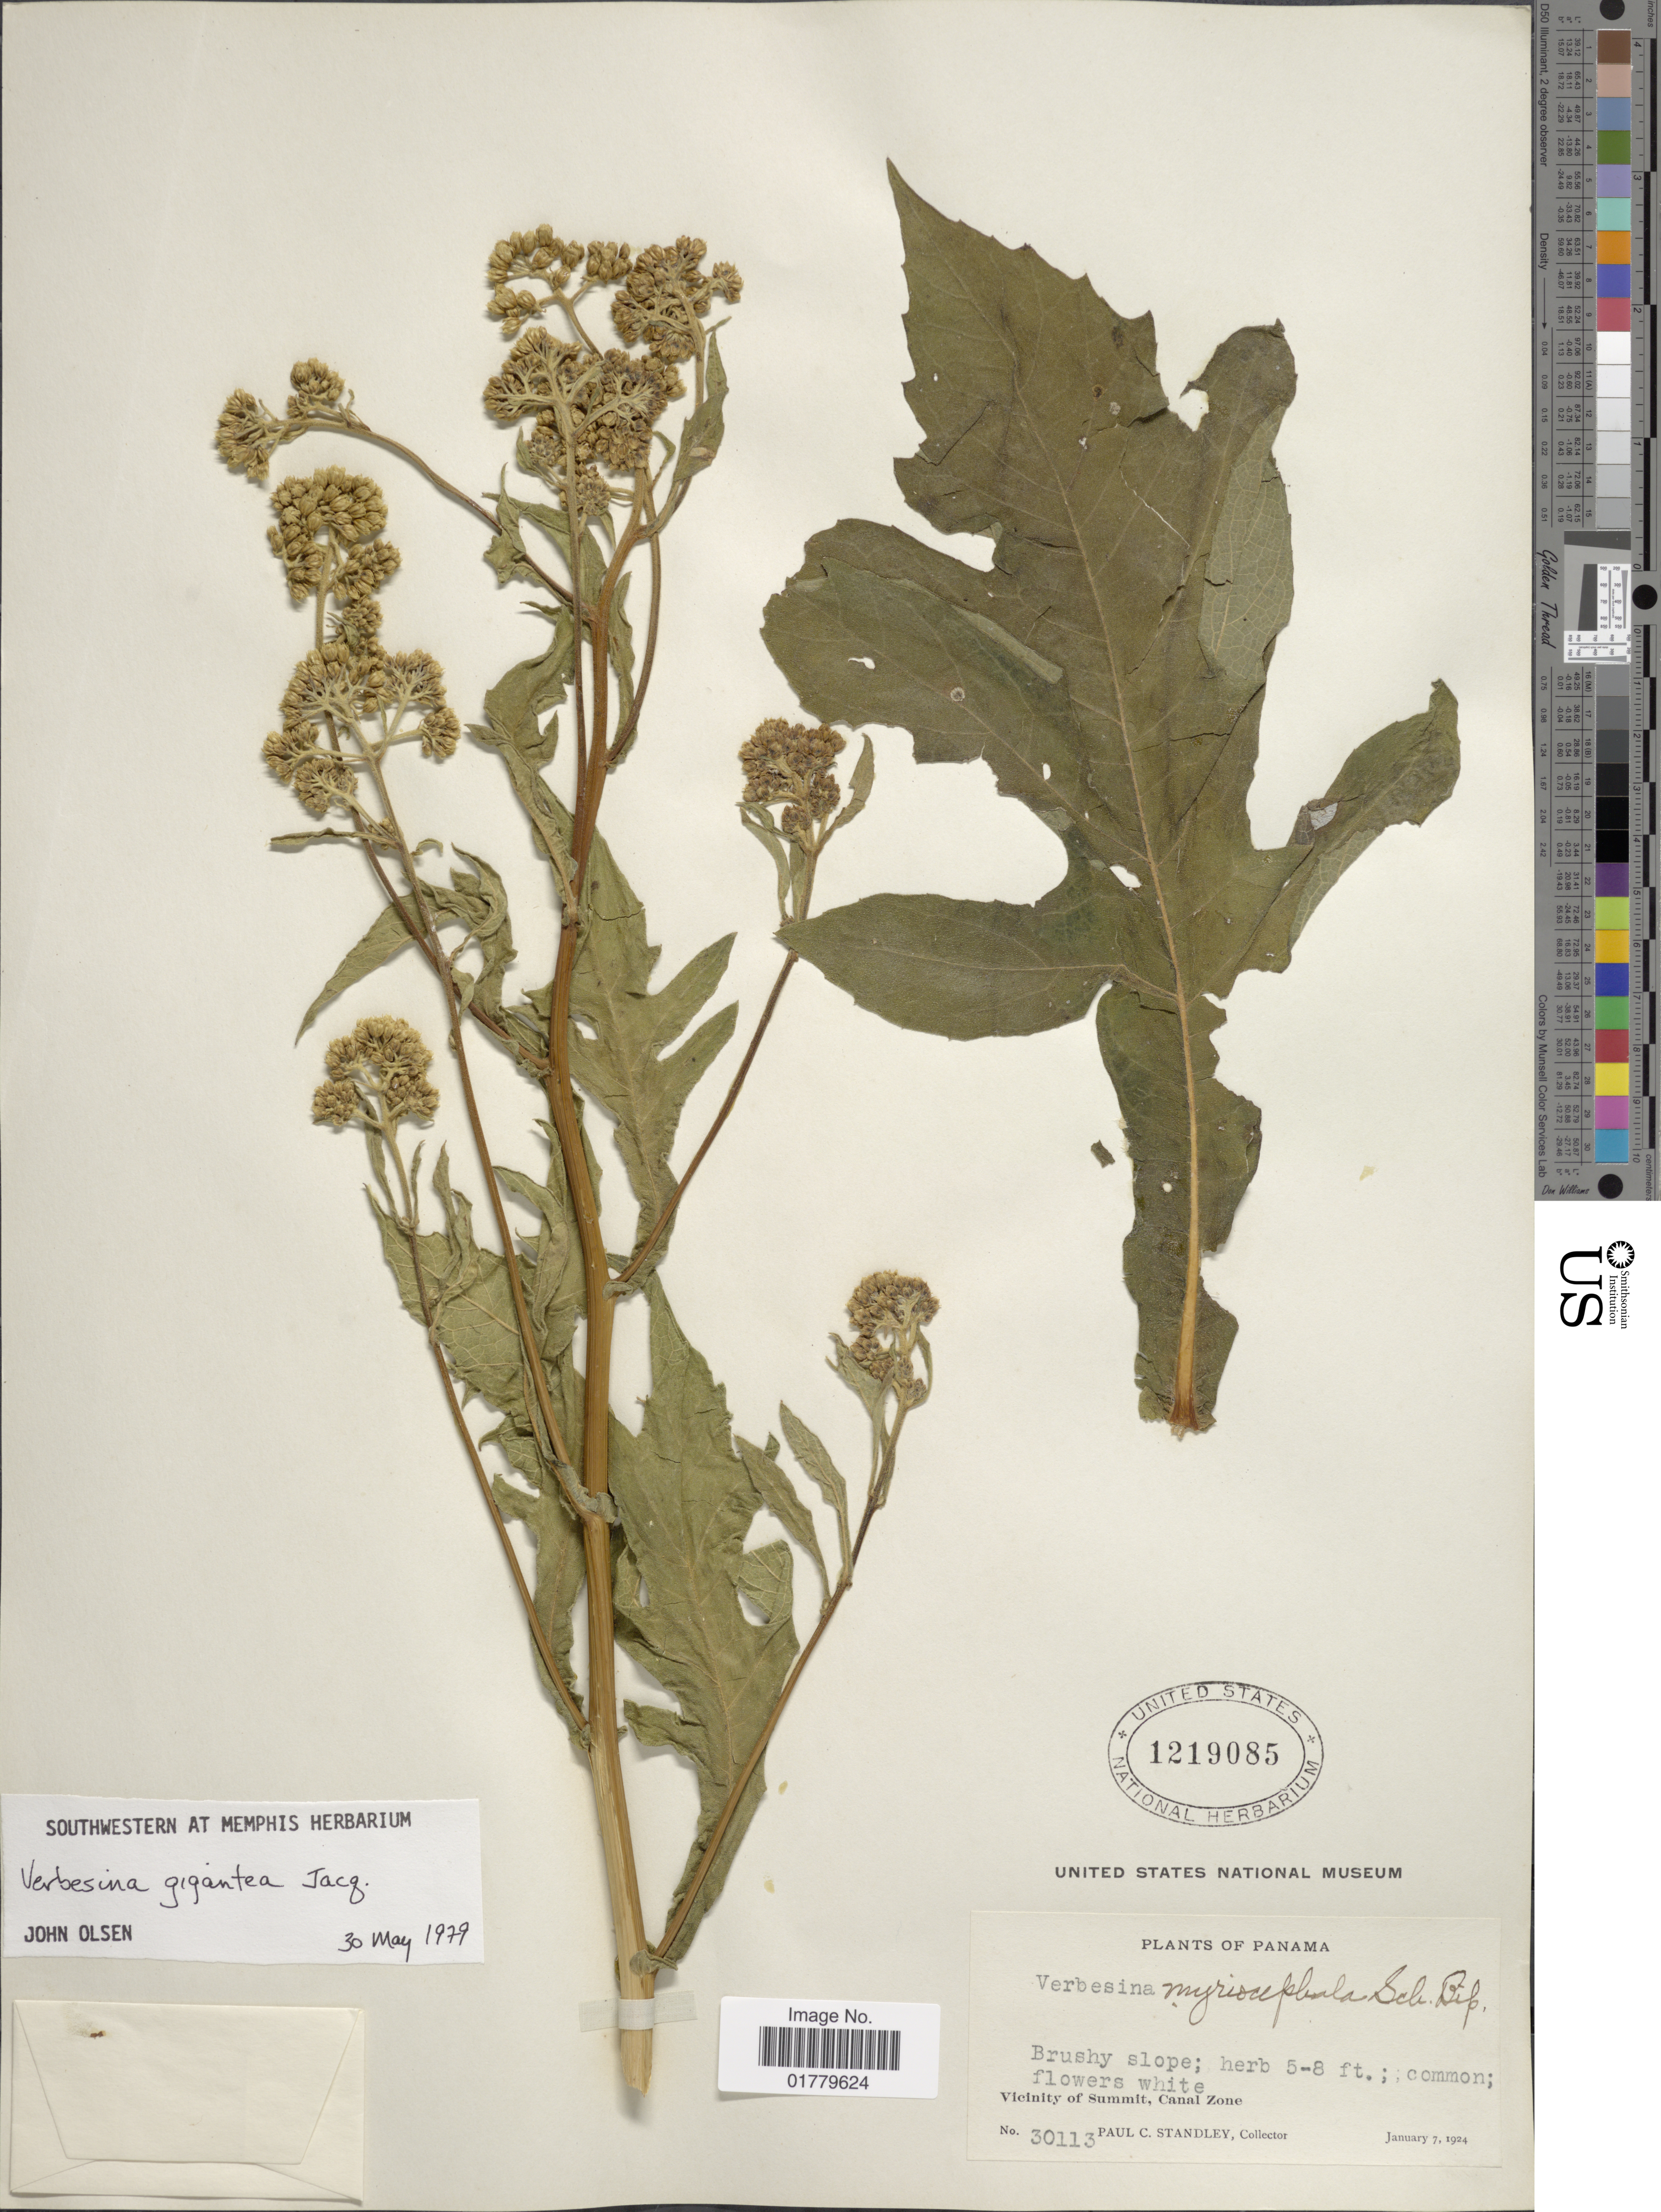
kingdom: Plantae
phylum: Tracheophyta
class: Magnoliopsida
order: Asterales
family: Asteraceae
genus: Verbesina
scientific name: Verbesina gigantea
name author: Jacq.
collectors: P. C. Standley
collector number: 30113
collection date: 1924-01-07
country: Panama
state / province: Colón / Panamá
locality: Vicinity of Summit, Canal Zone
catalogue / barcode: US 1219085